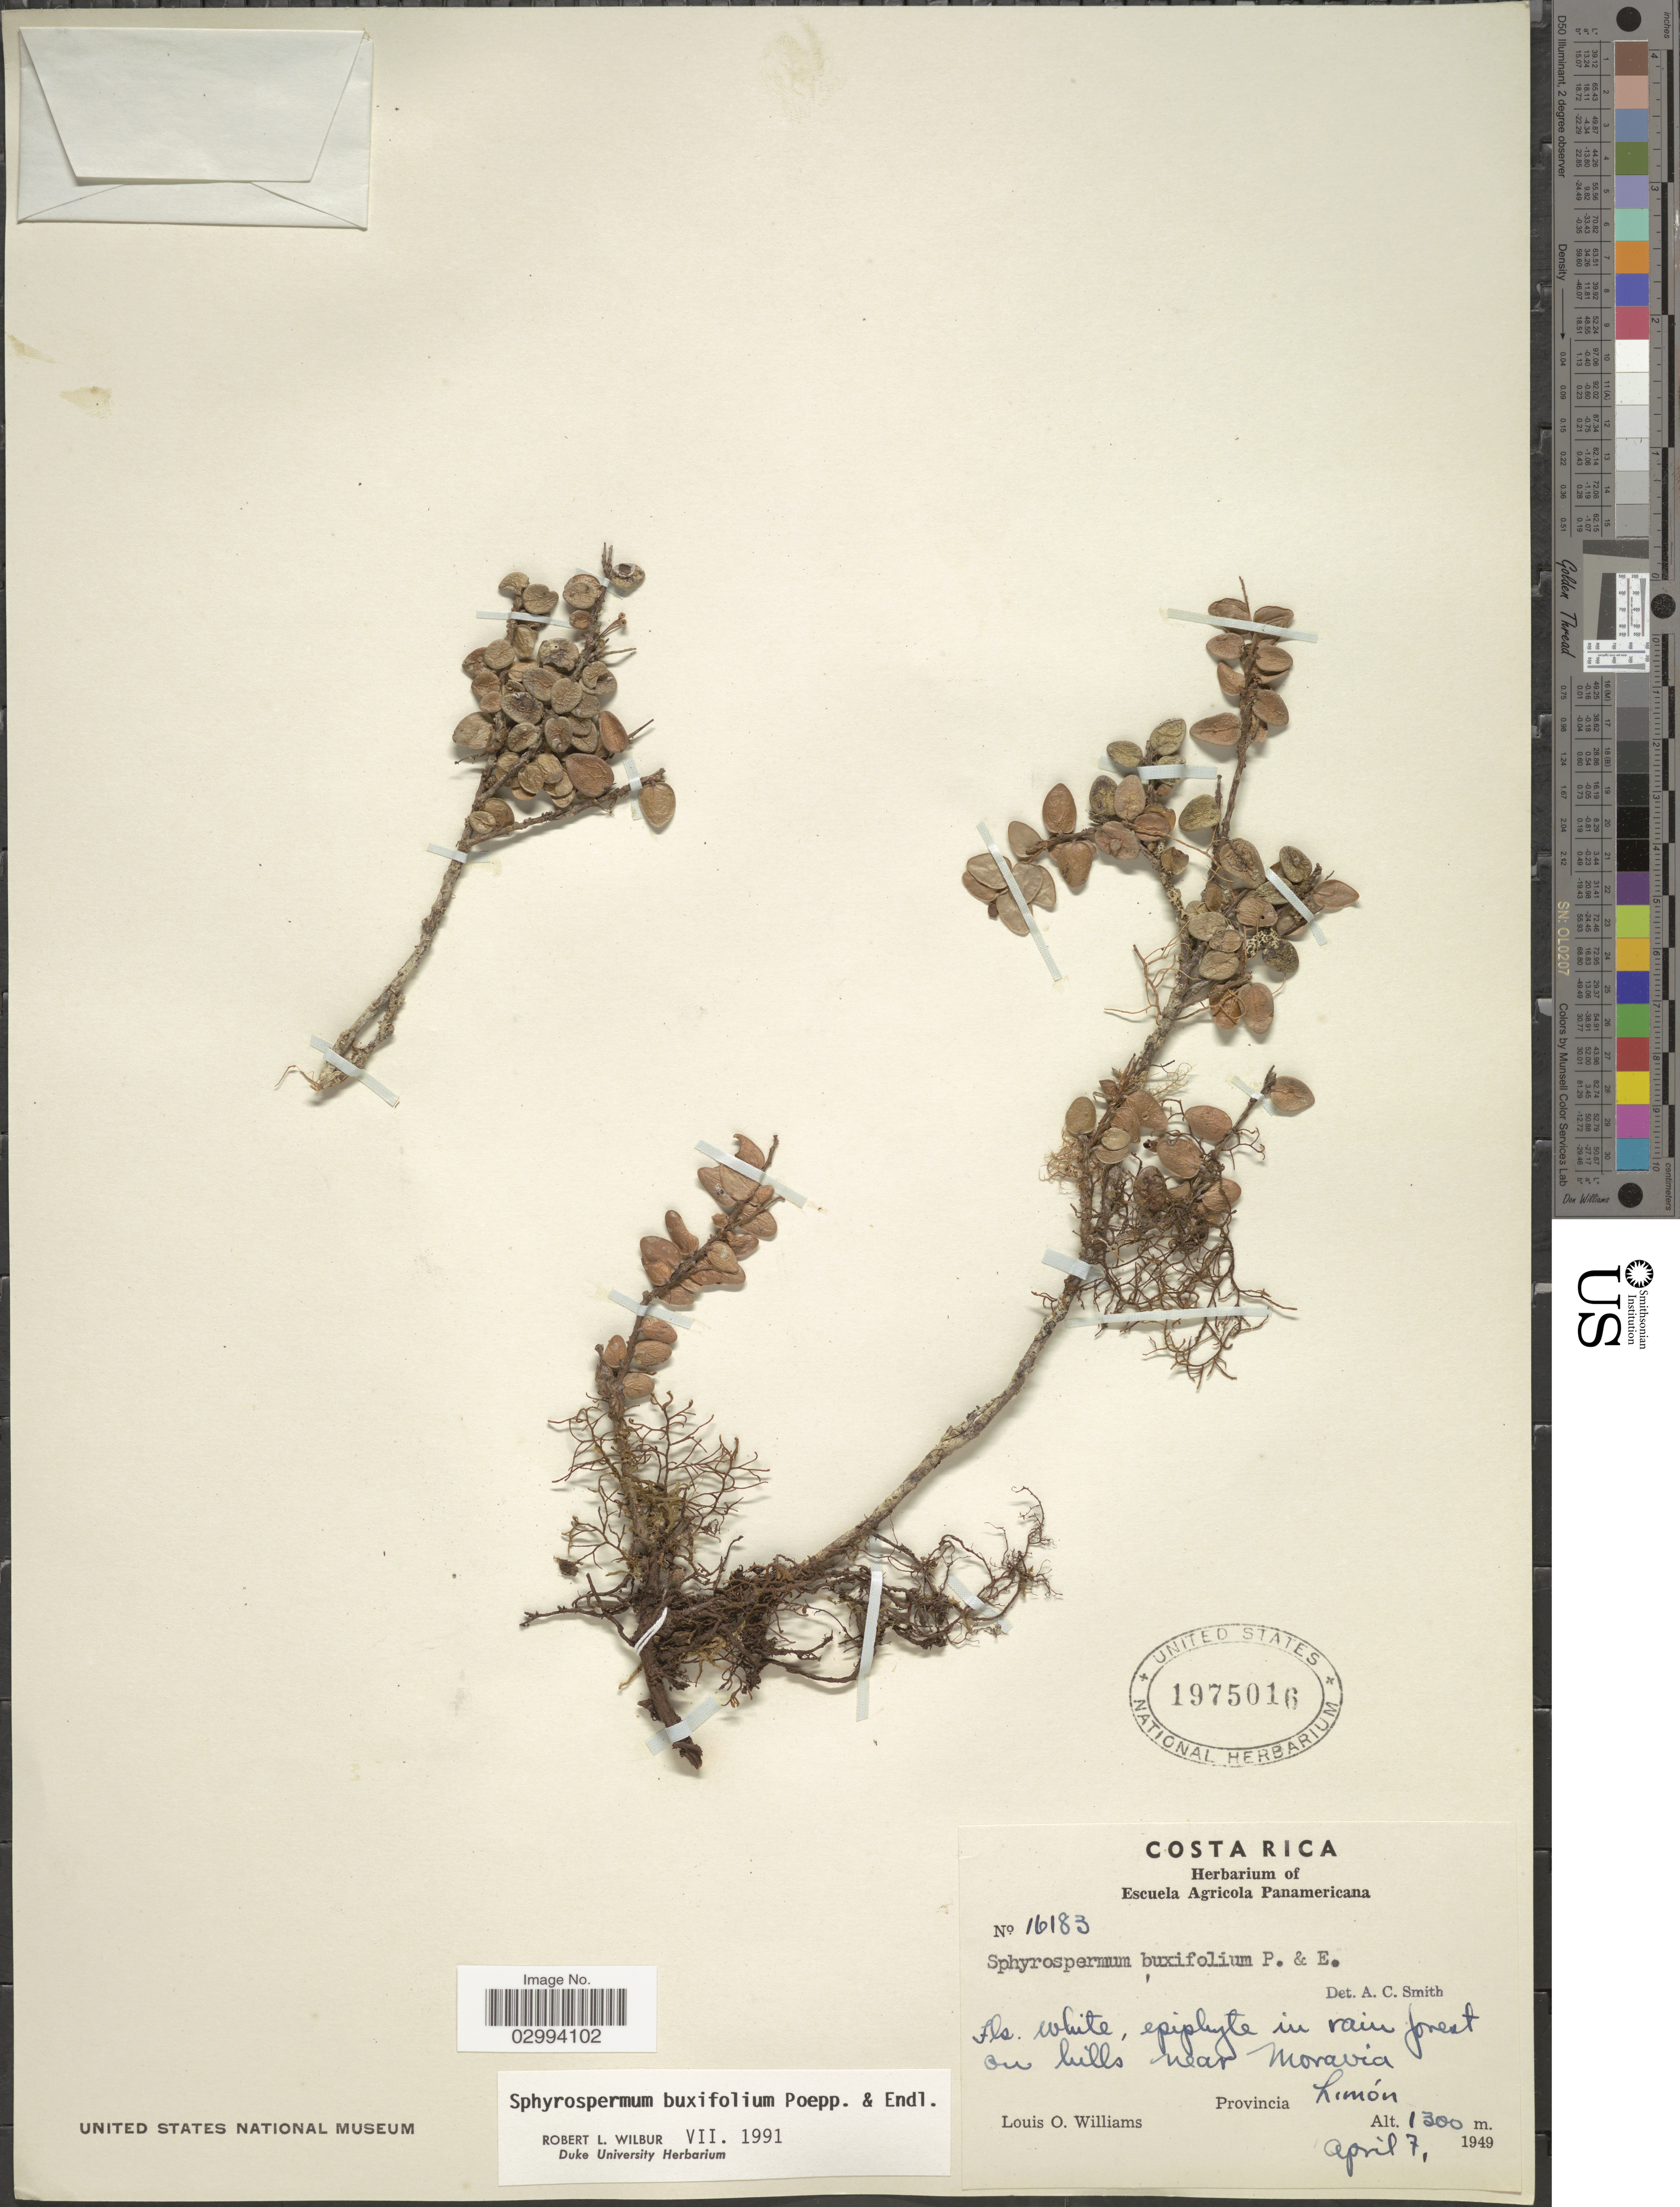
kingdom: Plantae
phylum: Tracheophyta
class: Magnoliopsida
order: Ericales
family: Ericaceae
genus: Sphyrospermum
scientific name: Sphyrospermum buxifolium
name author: Poepp. & Endl.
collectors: L. O. Williams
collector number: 16183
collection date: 1949-04-07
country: Costa Rica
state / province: Limón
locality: In rain forest on hills near Moravia.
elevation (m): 1300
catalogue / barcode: US 1975016